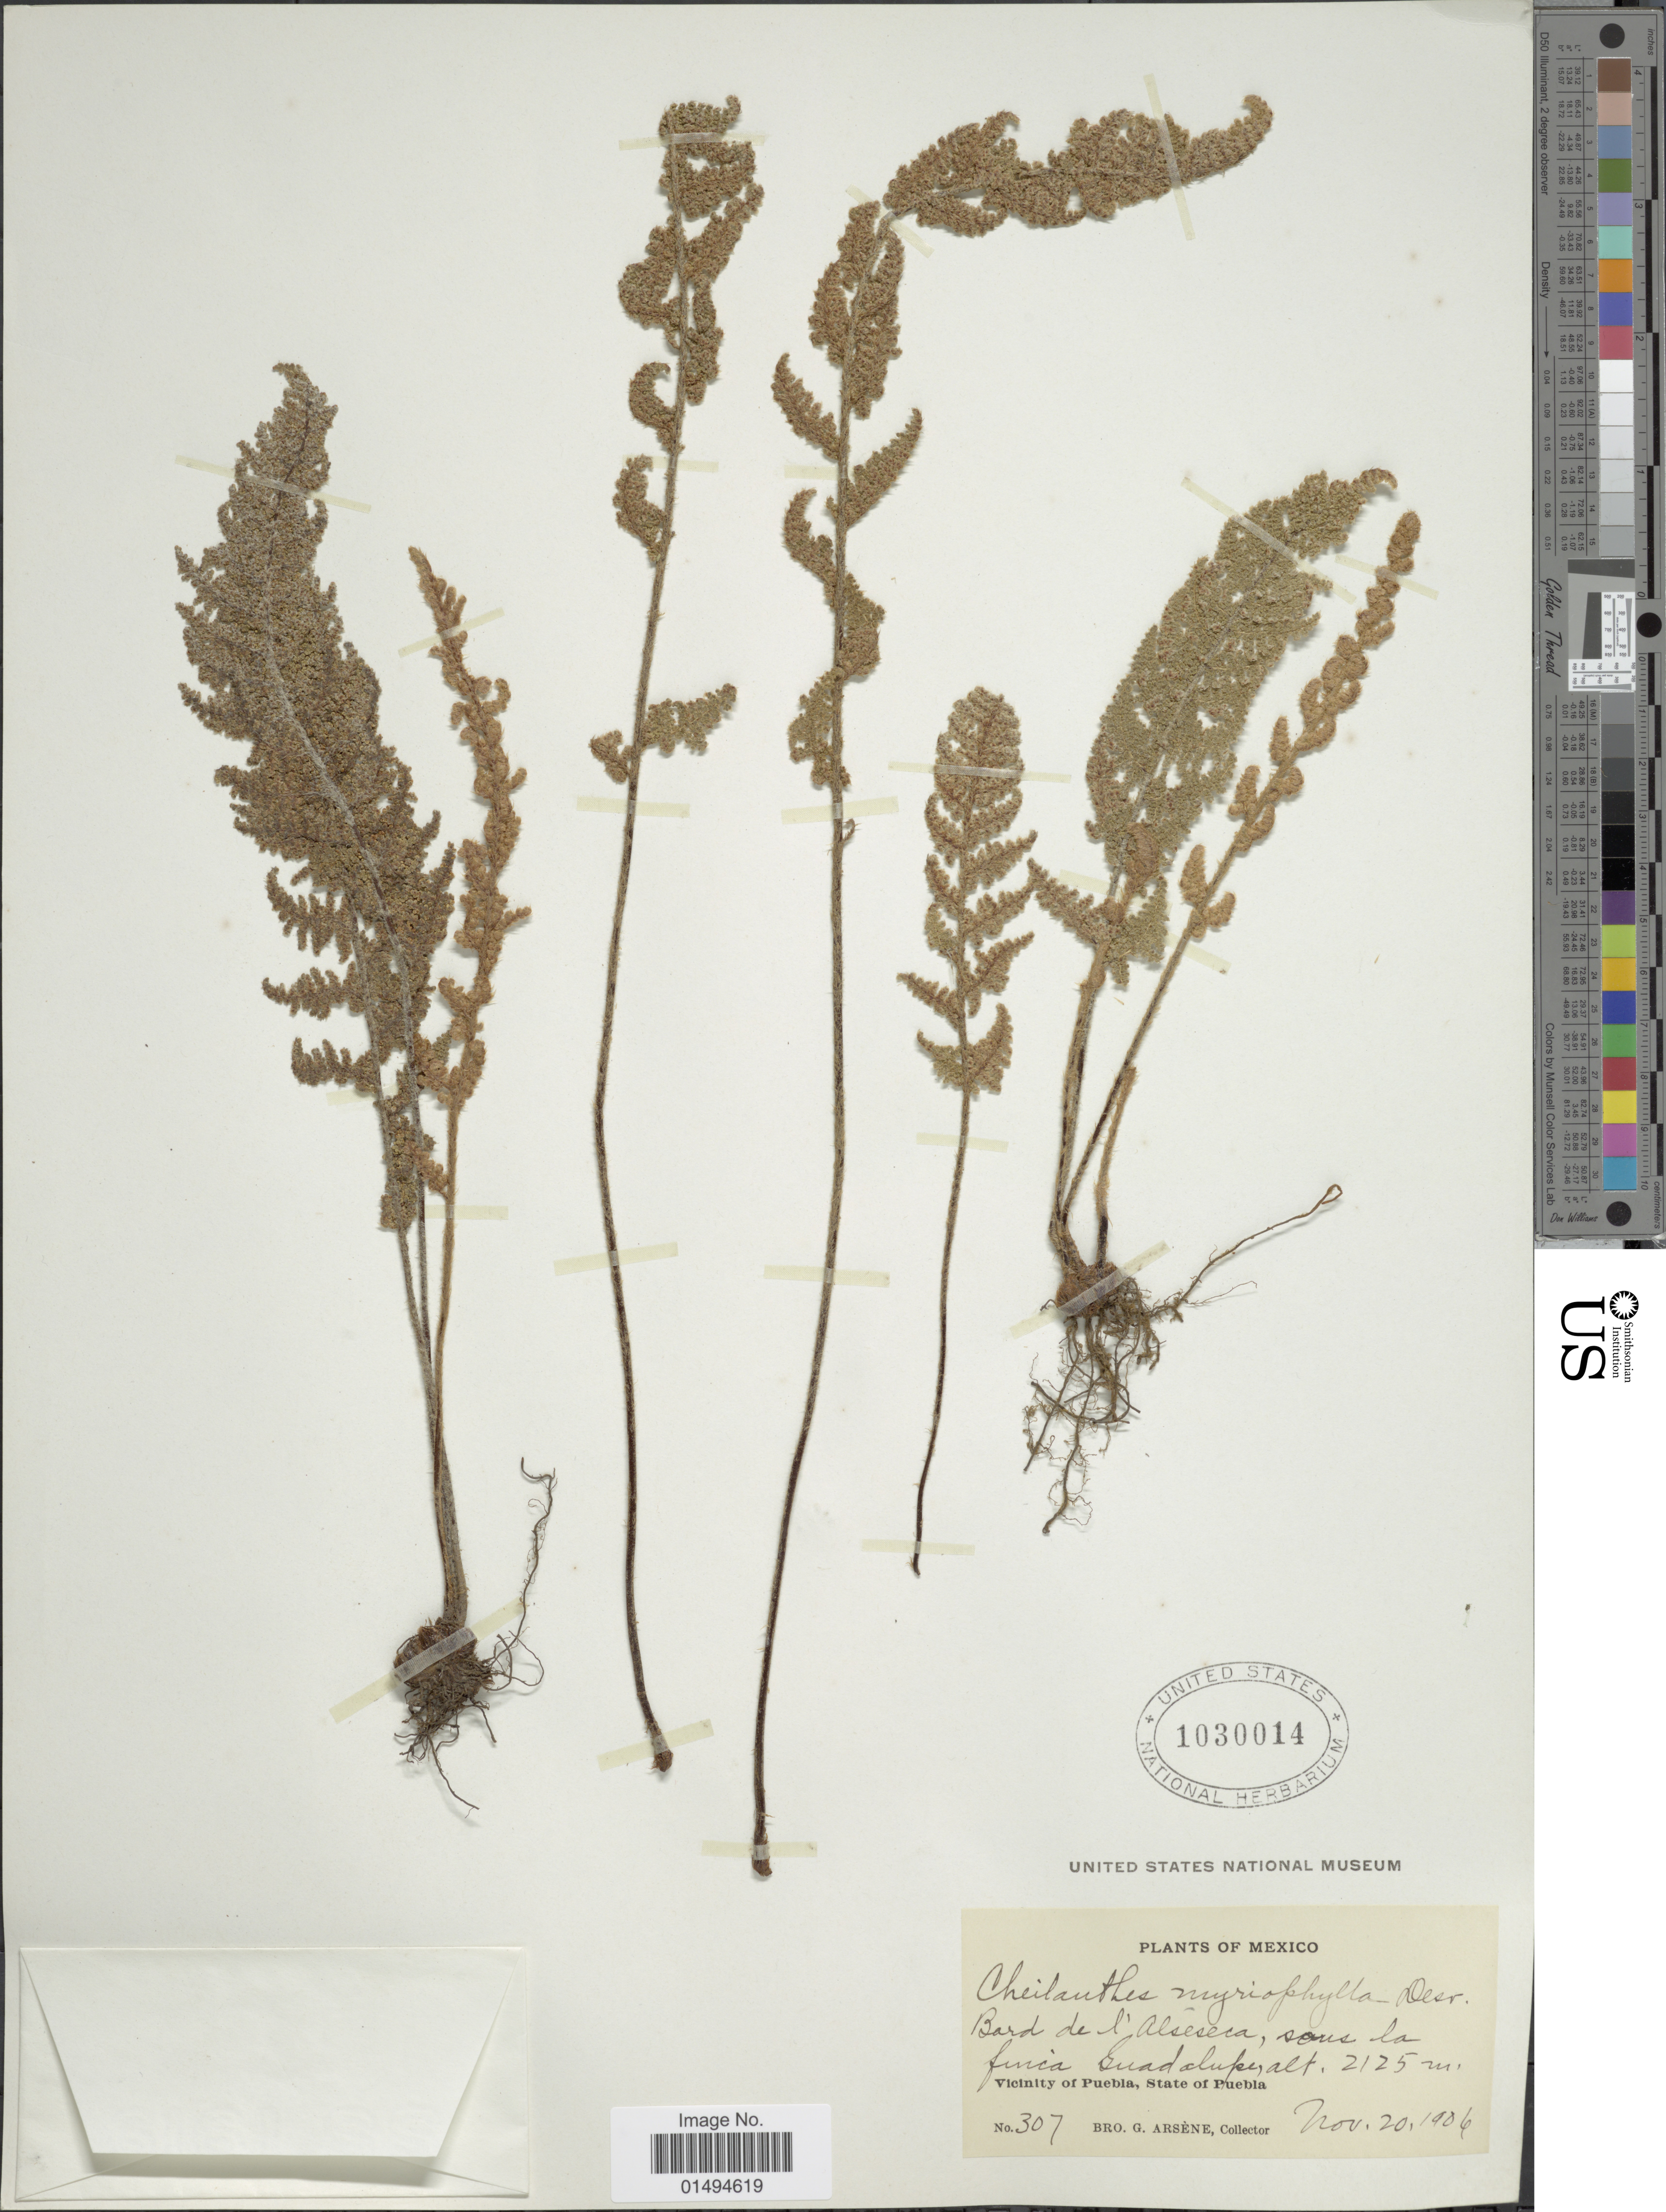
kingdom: Plantae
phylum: Tracheophyta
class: Polypodiopsida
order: Polypodiales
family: Pteridaceae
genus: Myriopteris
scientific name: Myriopteris myriophylla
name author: (Desv.) J. Sm.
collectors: Bro. G. Arsène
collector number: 307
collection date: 1906-11-20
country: Mexico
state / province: Puebla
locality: Bard de l'Aseseca, Guadalupe, vicinity of Puebla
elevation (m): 2125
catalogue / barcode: US 1030014